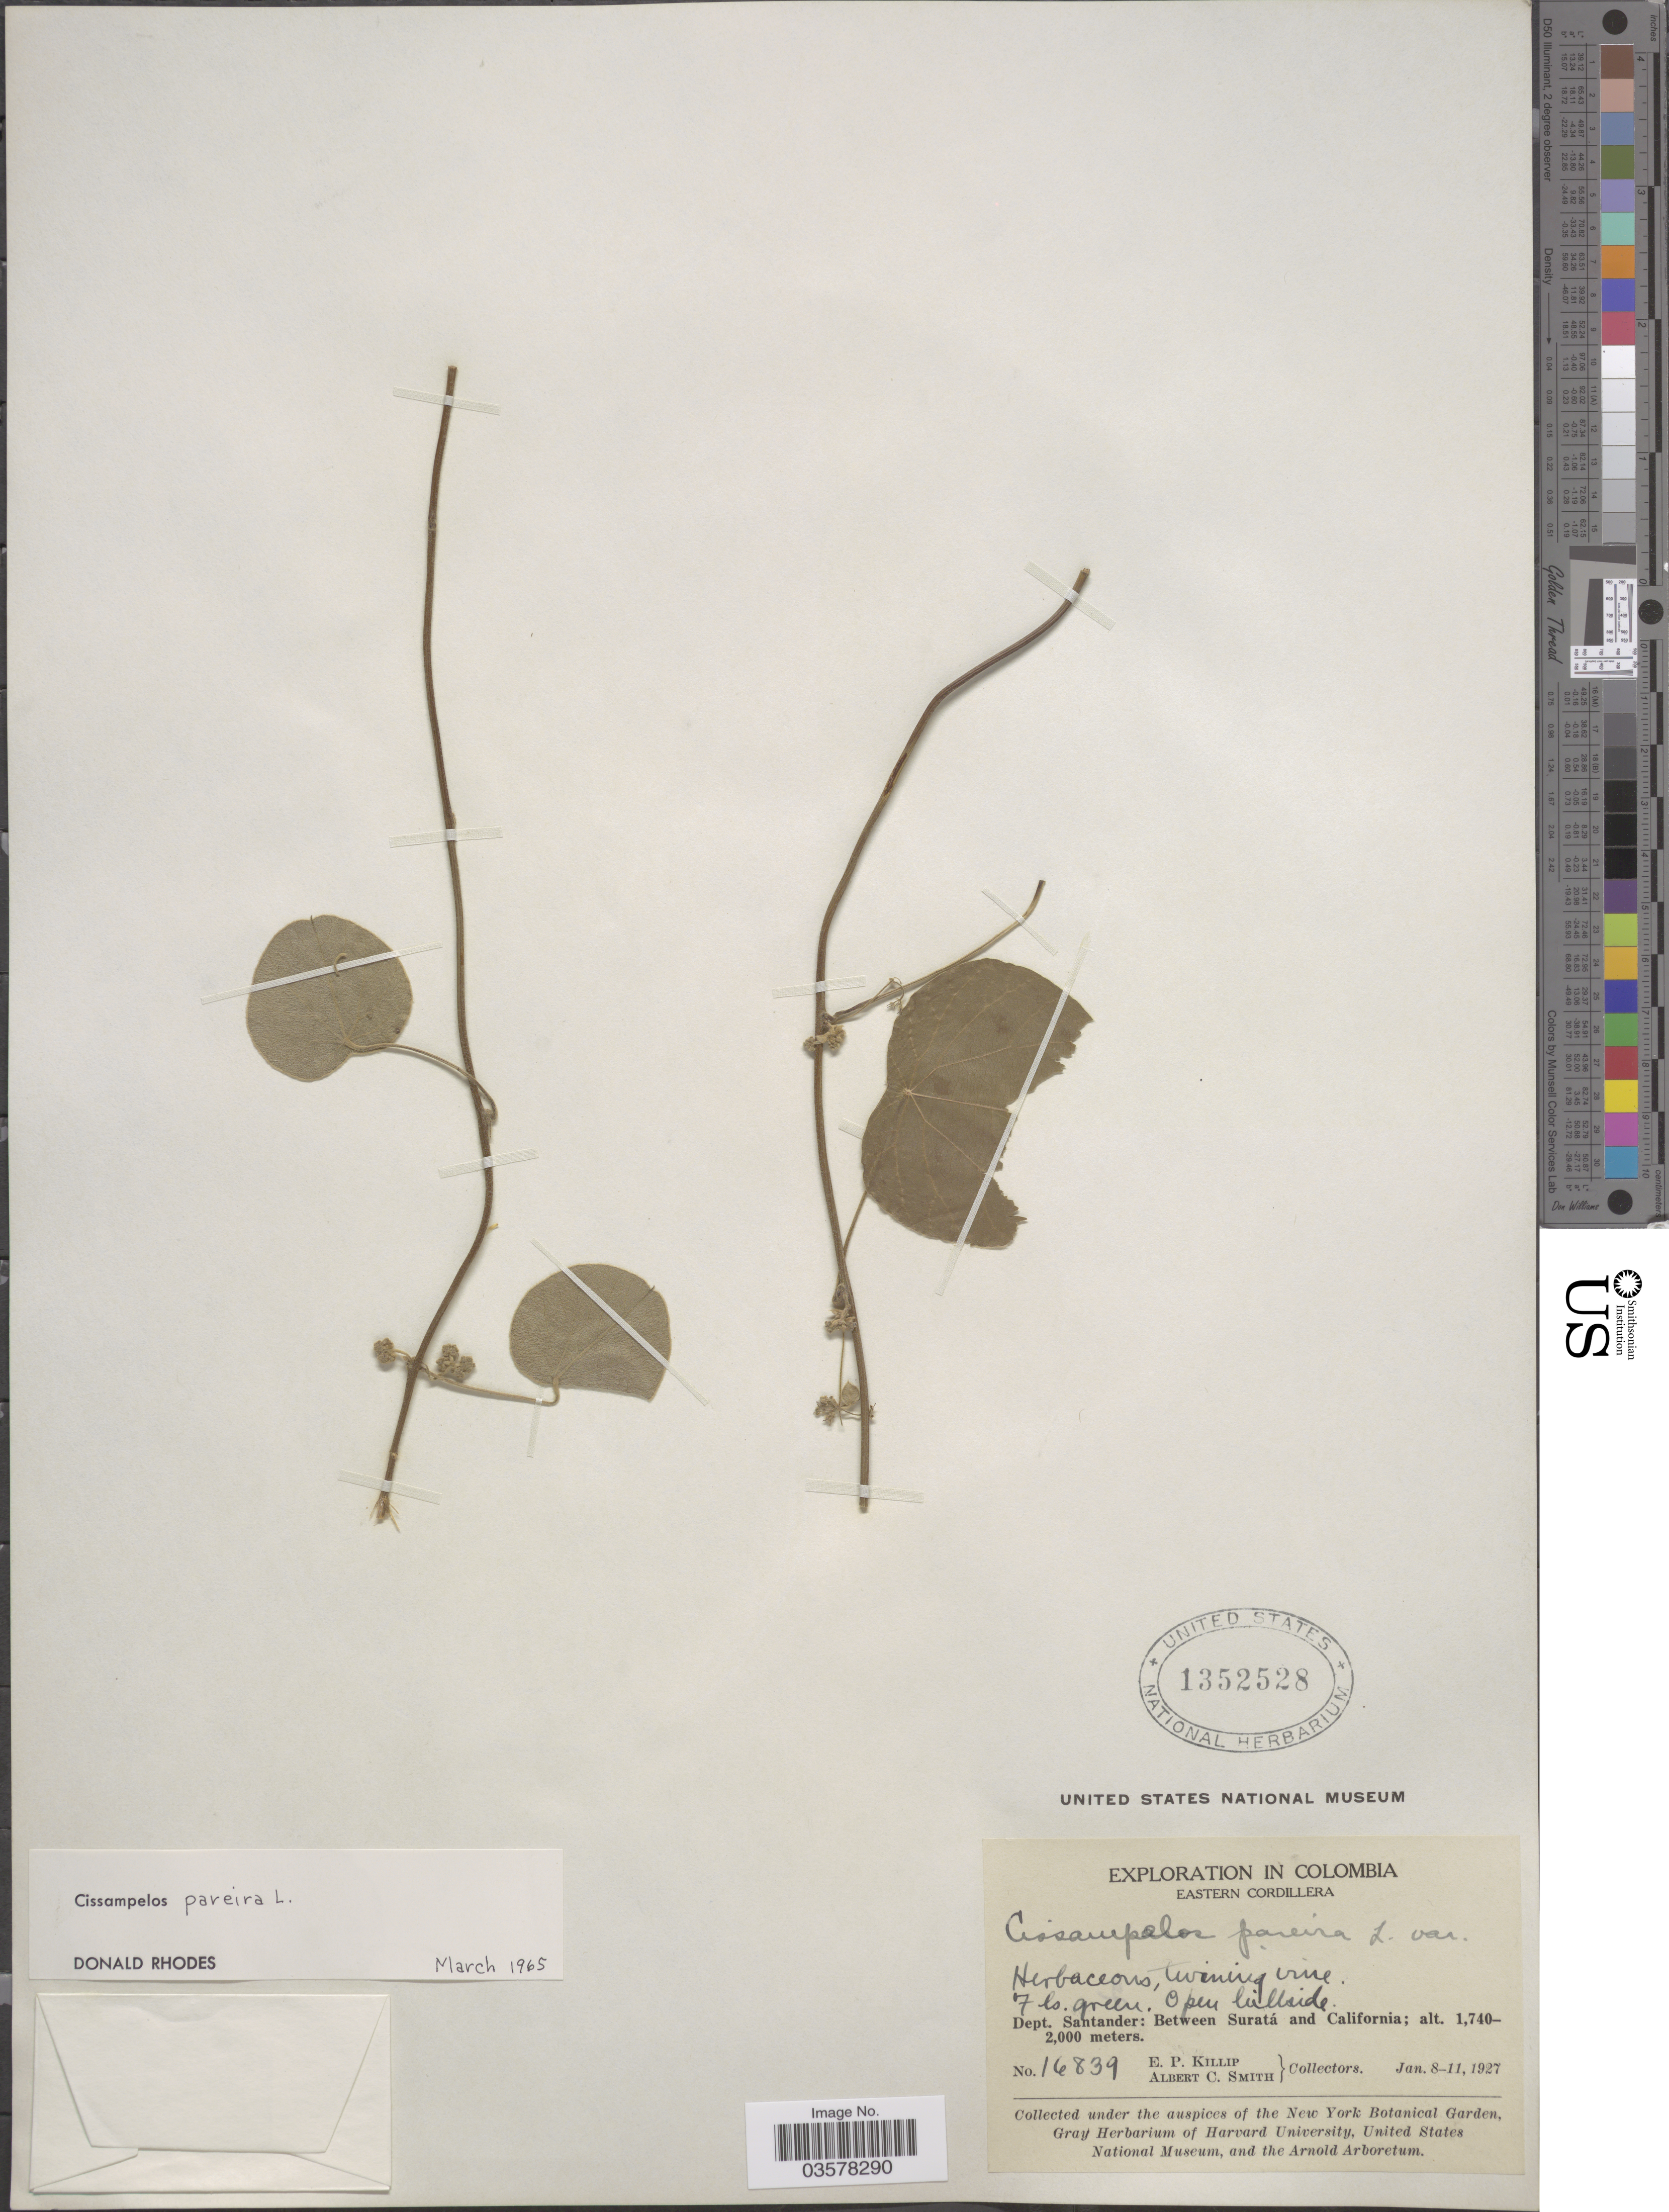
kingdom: Plantae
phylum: Tracheophyta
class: Magnoliopsida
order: Ranunculales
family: Menispermaceae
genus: Cissampelos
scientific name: Cissampelos pareira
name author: L.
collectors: E. P. Killip & A. C. Smith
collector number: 16839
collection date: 1927-01-08/1927-01-11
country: Colombia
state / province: Santander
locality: Eastern Cordillera. Dept. Santander: Between Suratá and California.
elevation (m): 1740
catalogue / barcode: US 1352528